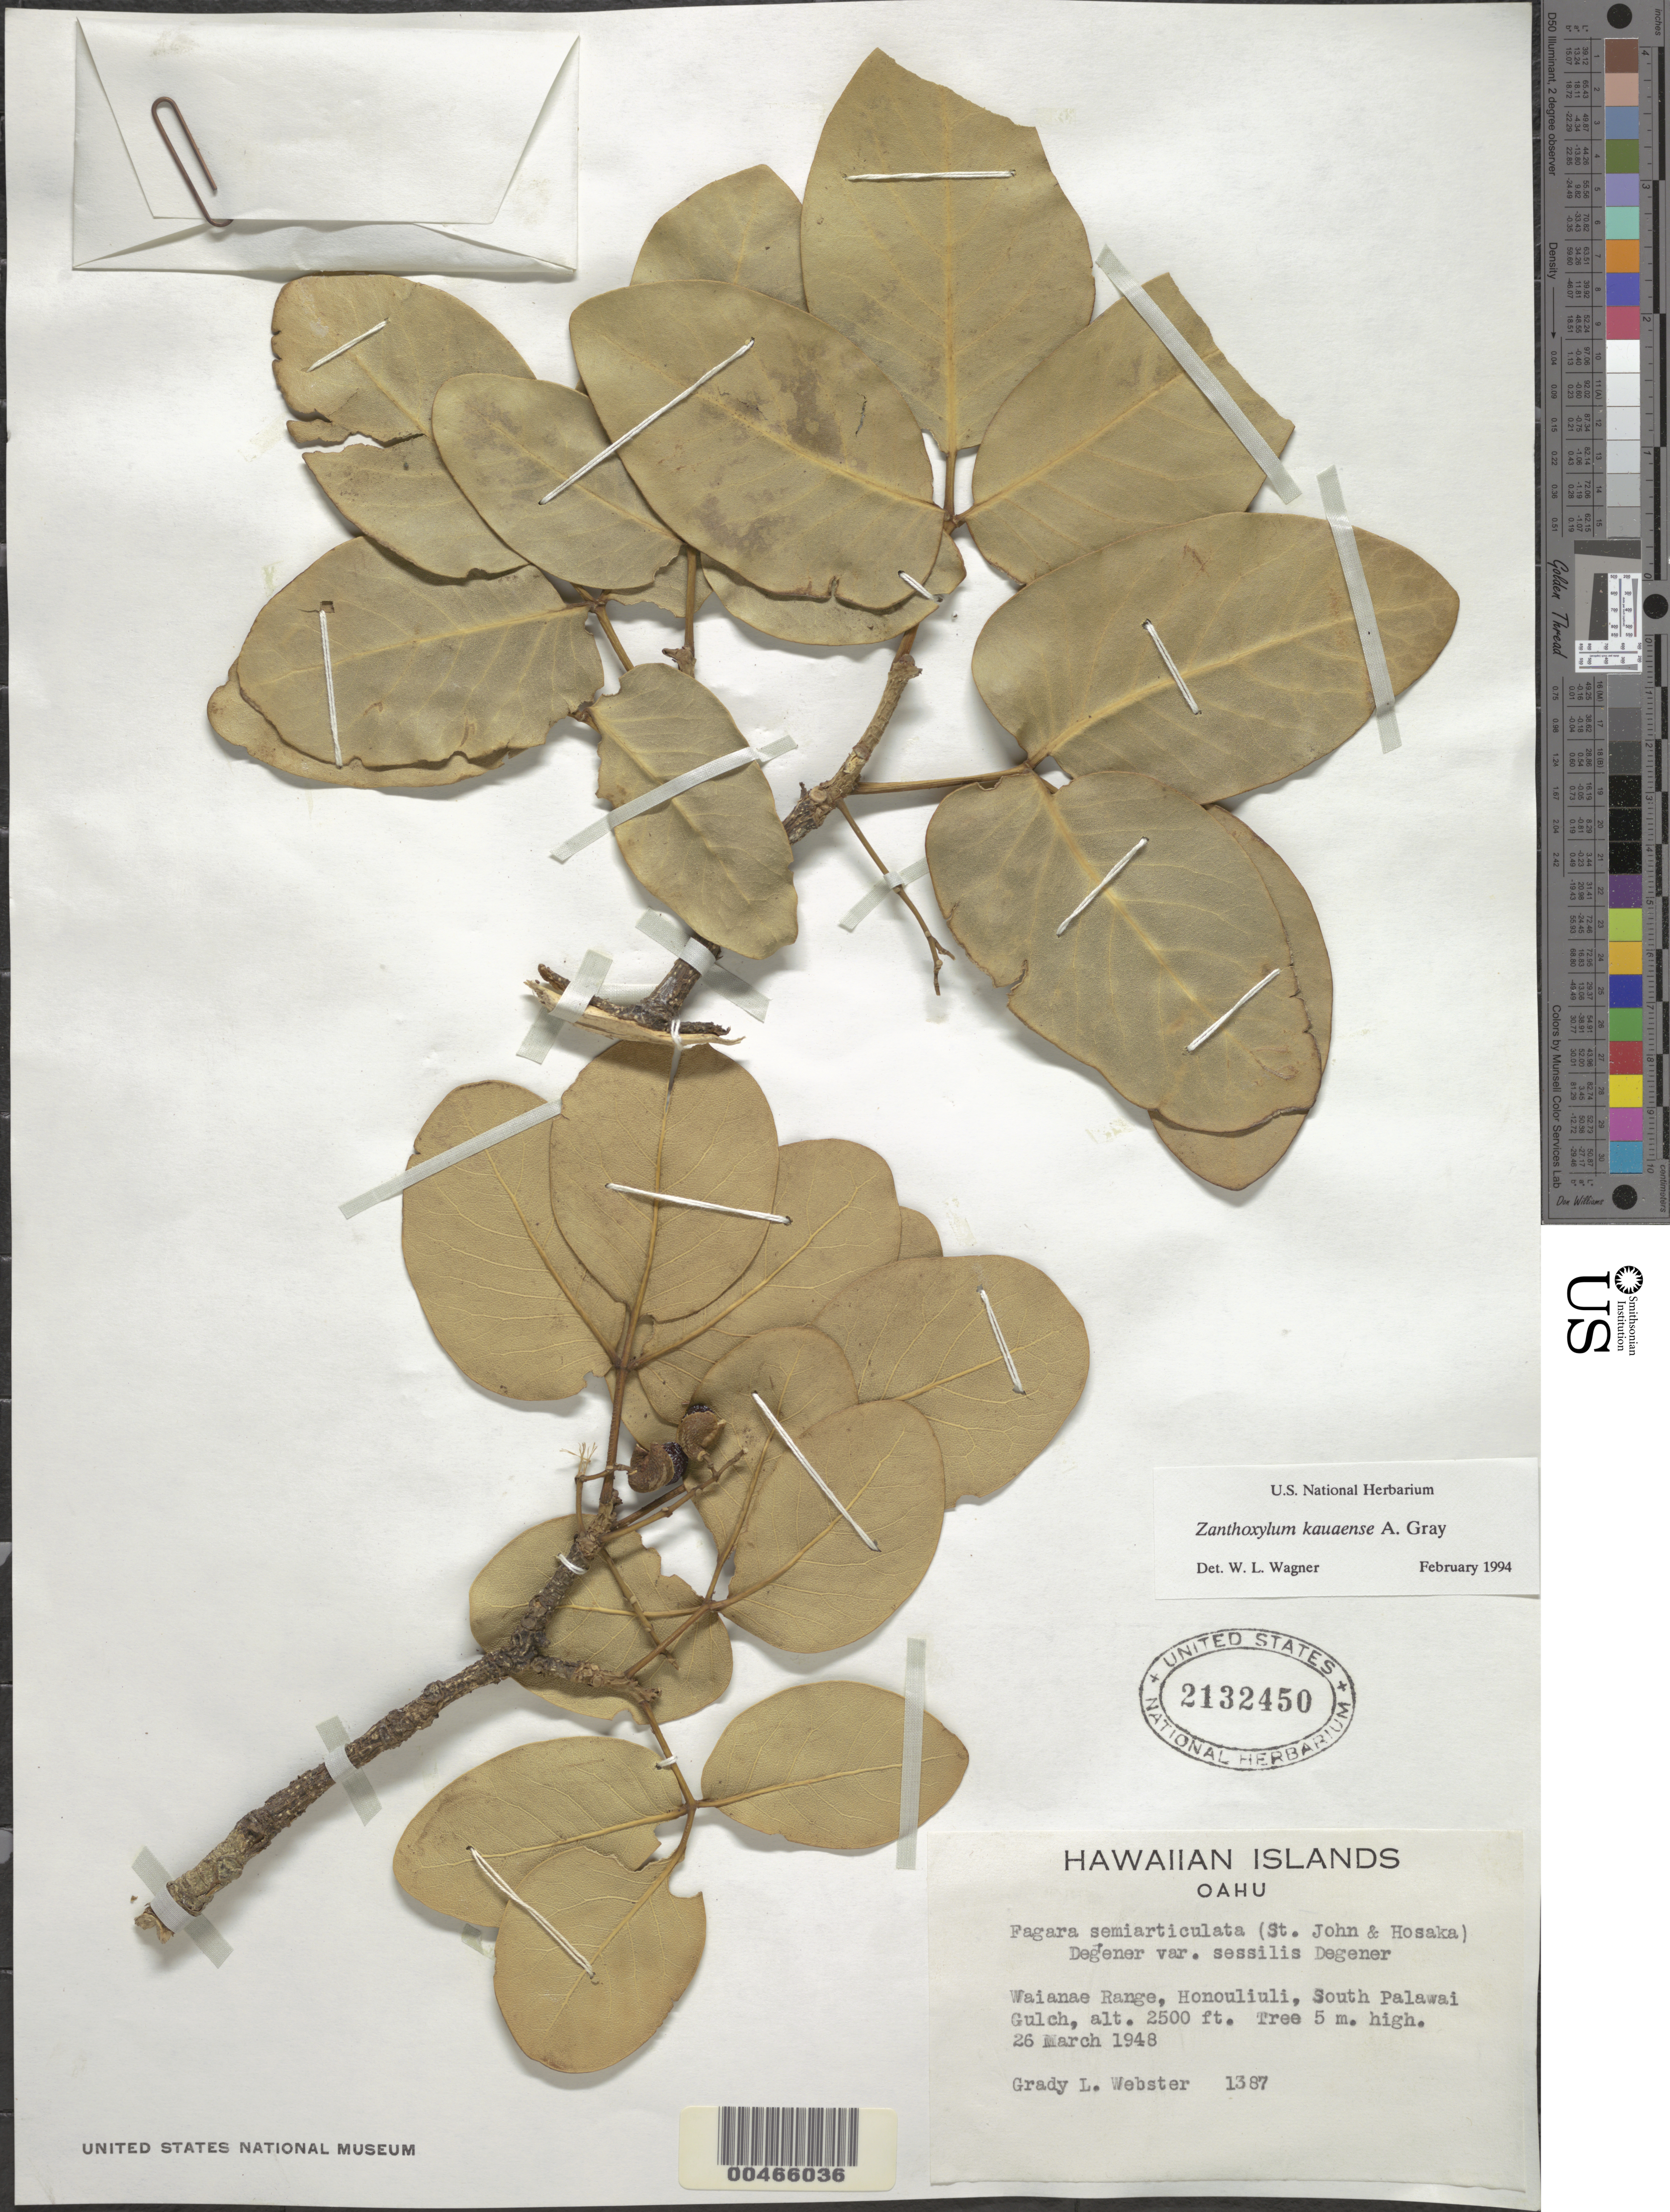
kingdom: Plantae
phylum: Tracheophyta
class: Magnoliopsida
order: Sapindales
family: Rutaceae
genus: Zanthoxylum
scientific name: Zanthoxylum kauaense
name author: A. Gray in Wilkes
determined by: Wagner, W. L., (BOT), Smithsonian Institution - National Museum of Natural History (UNITED STATES)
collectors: G. L. Webster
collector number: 1387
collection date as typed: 26 Mar 1948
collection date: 1948-03-26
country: United States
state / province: Hawaii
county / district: Honolulu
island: Oahu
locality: Waianae Range, Honouliuli, South Palawai Gulch.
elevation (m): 762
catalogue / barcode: US 2132450